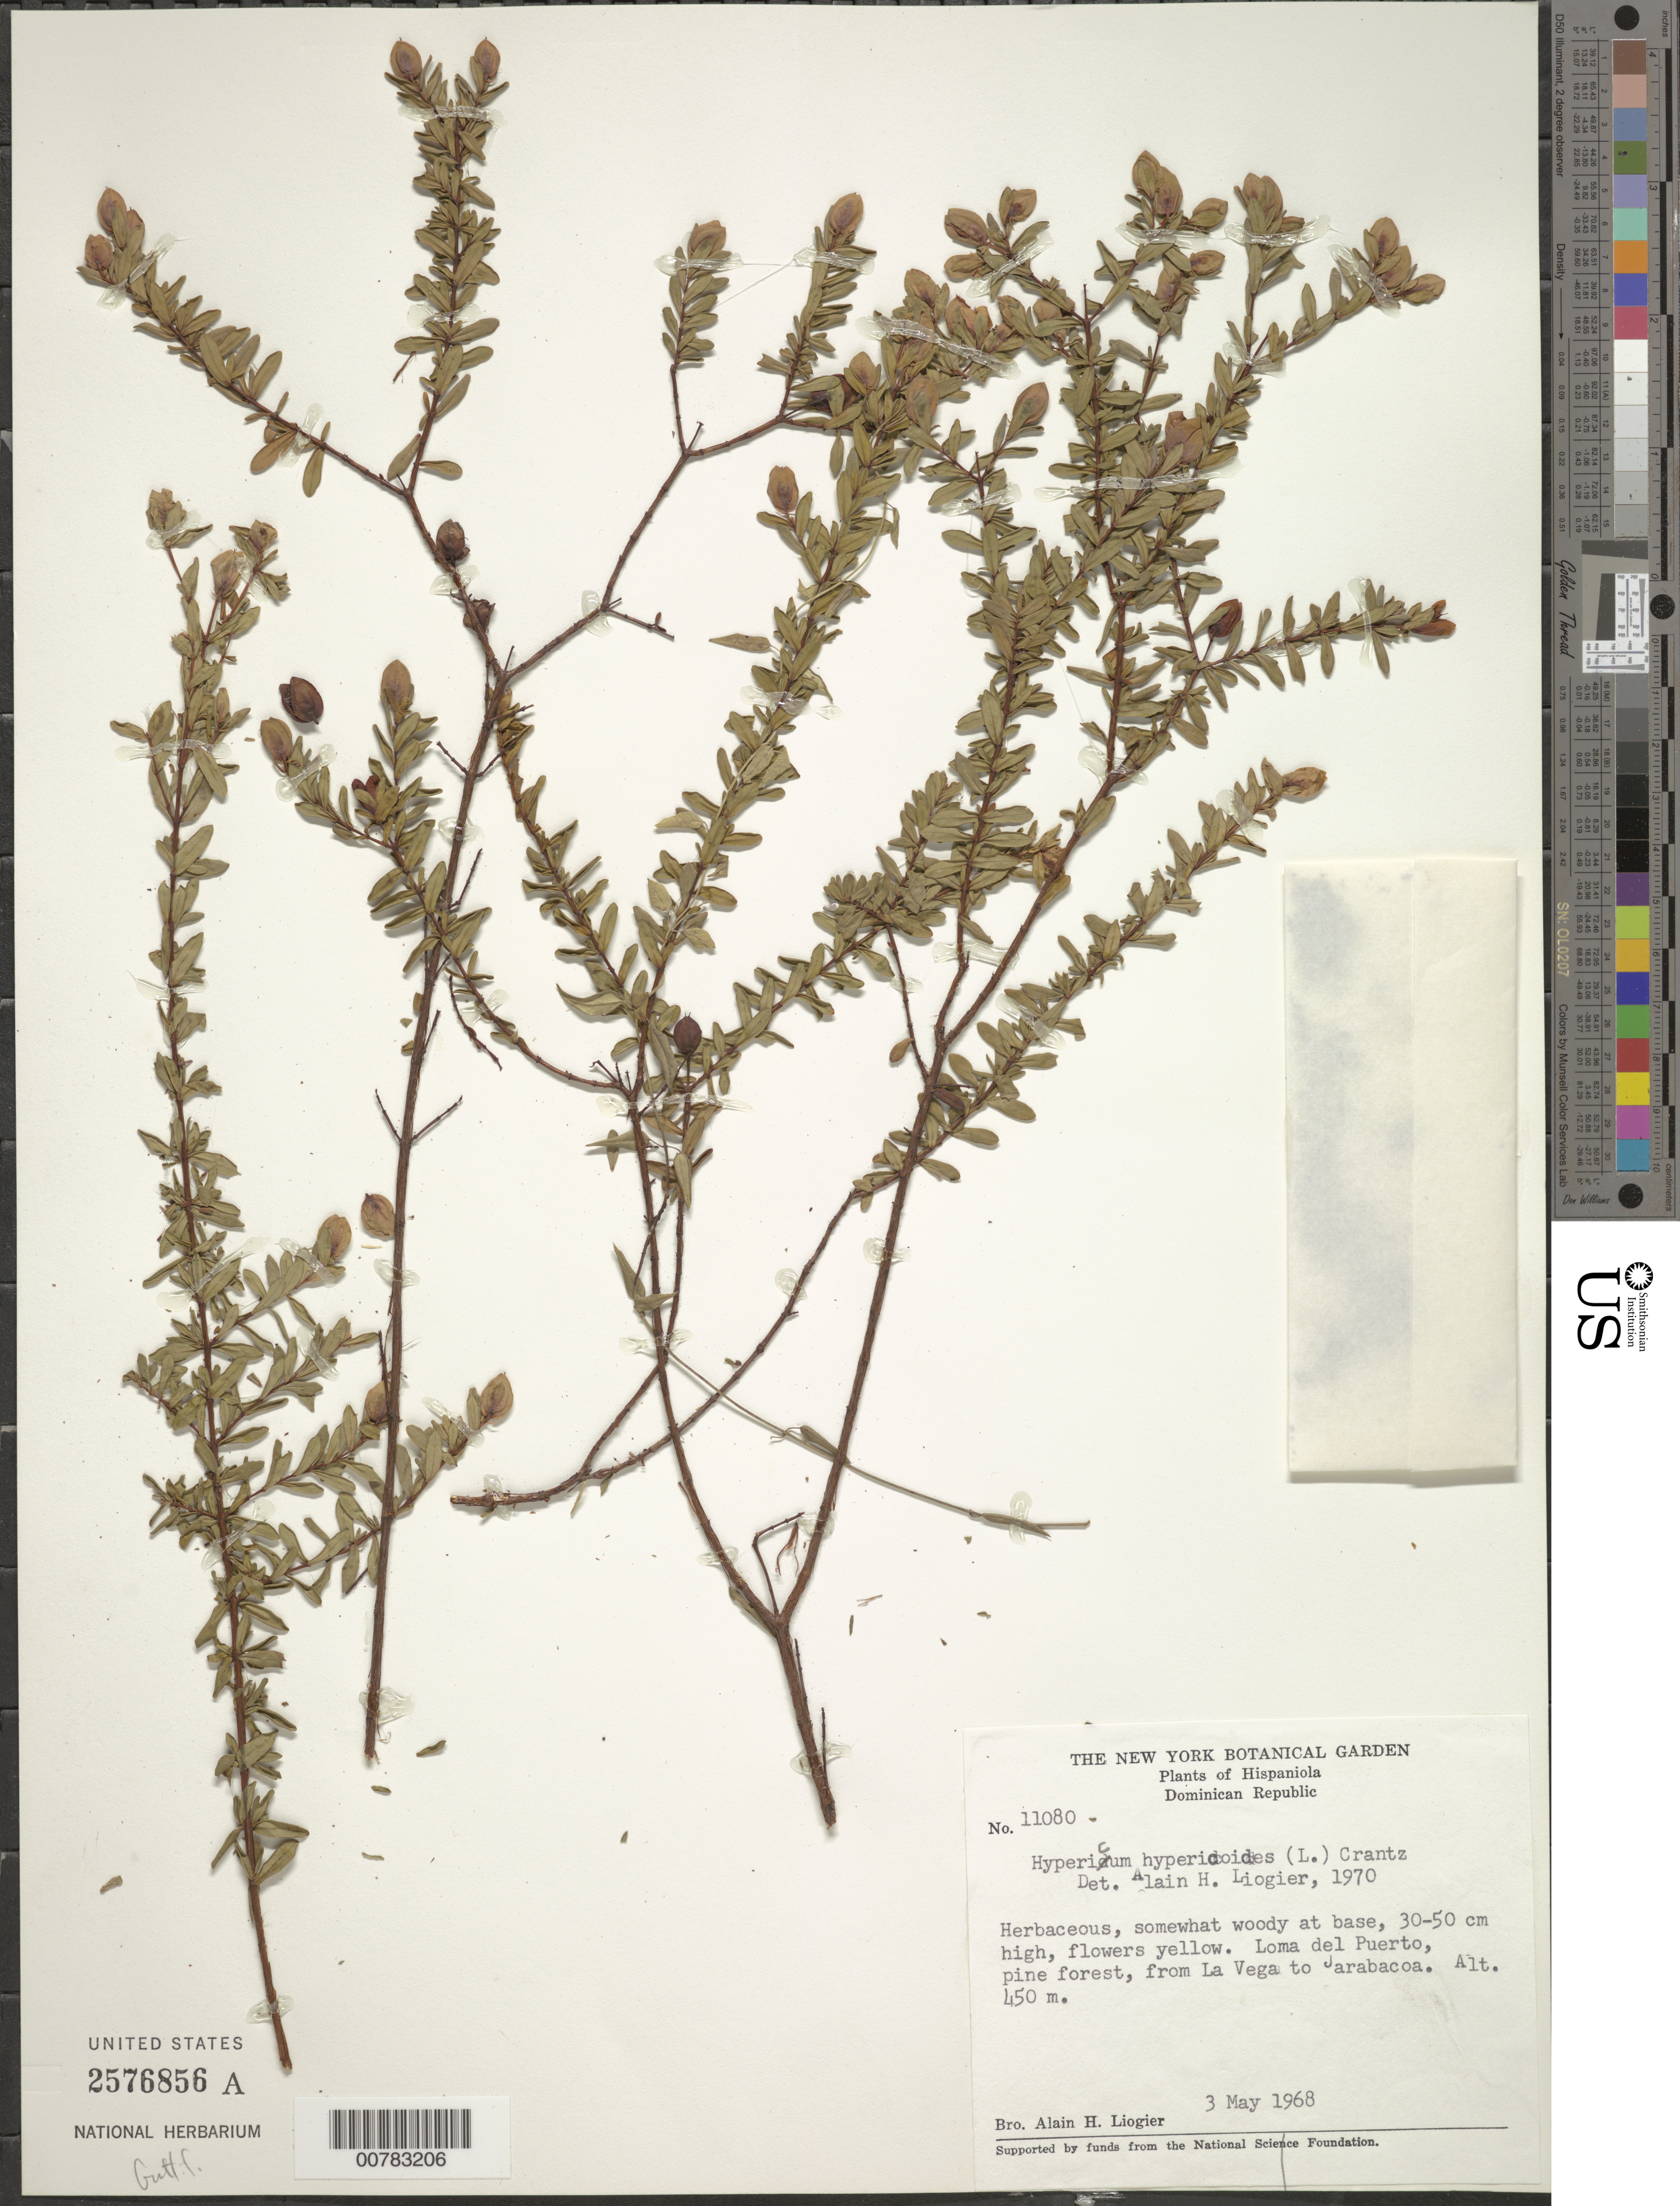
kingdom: Plantae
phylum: Tracheophyta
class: Magnoliopsida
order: Malpighiales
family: Hypericaceae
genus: Hypericum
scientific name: Hypericum hypericoides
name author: (L.) Crantz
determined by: Liogier, Alain H.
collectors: A. H. Liogier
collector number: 11080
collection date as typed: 03 May 1968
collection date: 1968-05-03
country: Dominican Republic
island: Hispaniola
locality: From La Vega to Jarabacoa, Loma del Puerto.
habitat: Pine forest.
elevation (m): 450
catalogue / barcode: US 2576856A